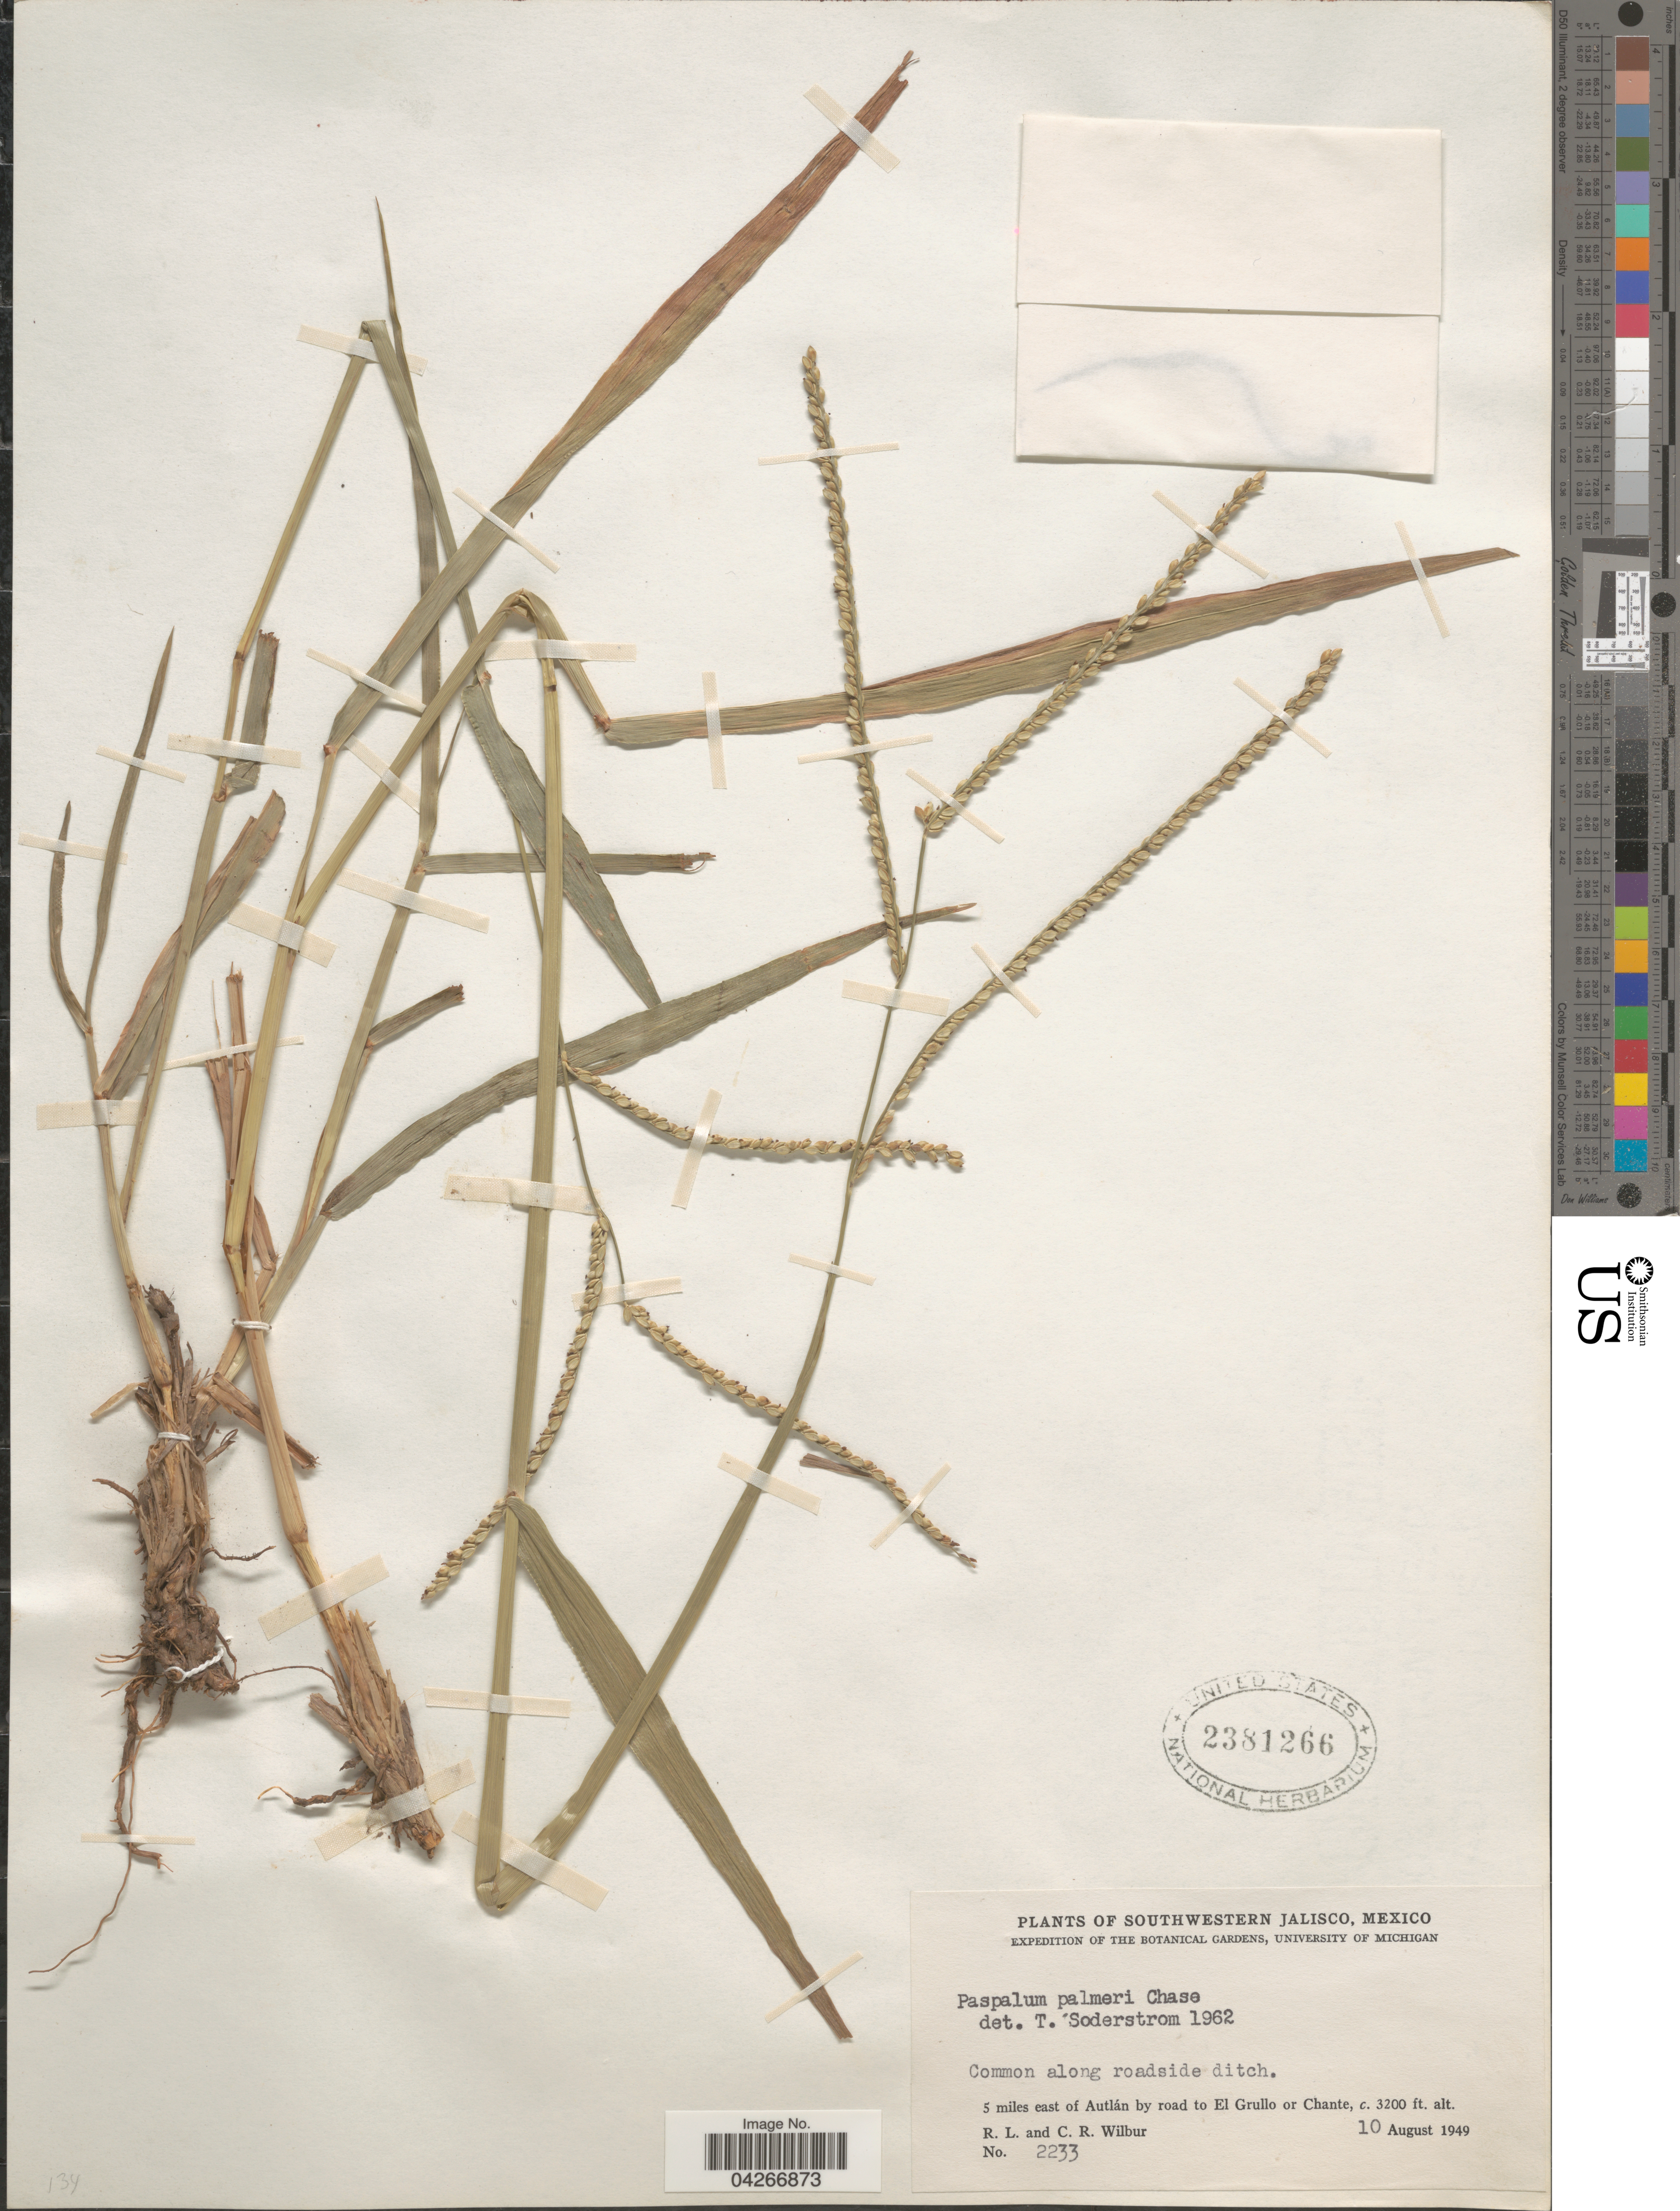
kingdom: Plantae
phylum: Tracheophyta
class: Liliopsida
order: Poales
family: Poaceae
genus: Paspalum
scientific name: Paspalum palmeri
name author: Chase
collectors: R. L. Wilbur & C. Wilbur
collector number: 2233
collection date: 1949-08-10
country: Mexico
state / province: Jalisco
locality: Southwestern Jalisco. Expedition of the Botanical Gardens, University of Michigan. 5 miles east of Autlán by road to El Grullo or Chante.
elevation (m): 975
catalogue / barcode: US 2381266